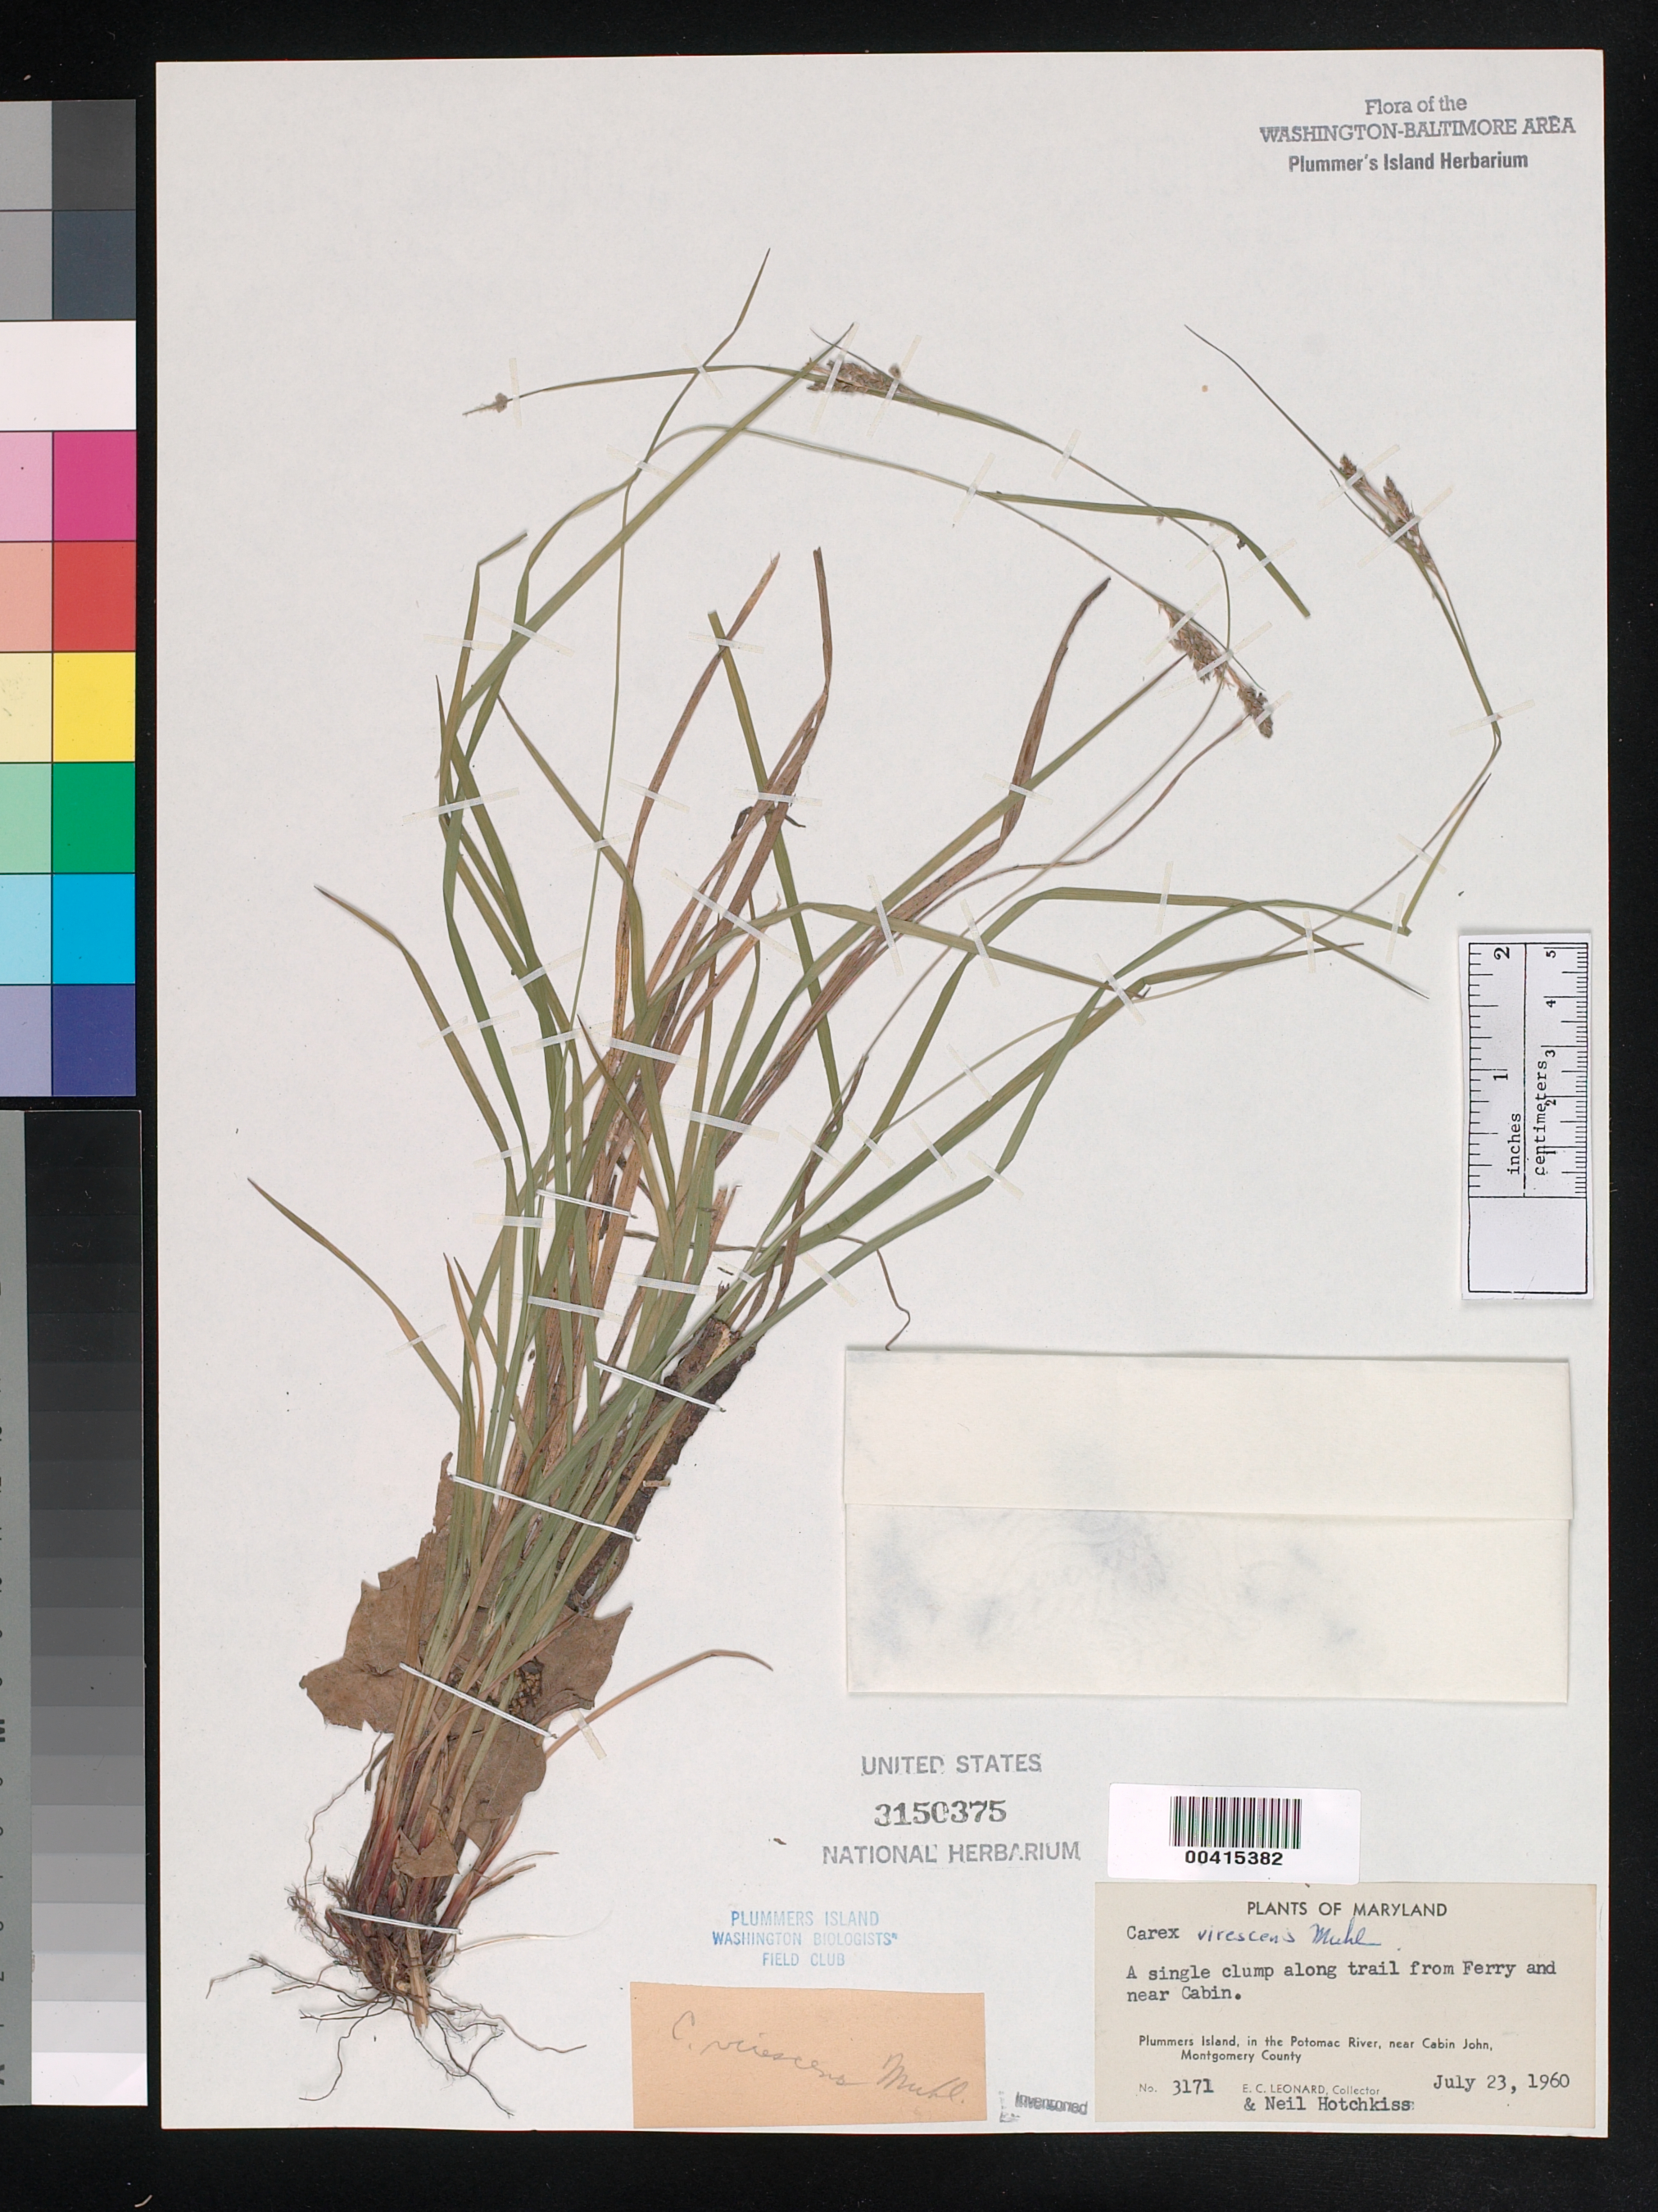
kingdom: Plantae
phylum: Tracheophyta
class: Liliopsida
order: Poales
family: Cyperaceae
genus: Carex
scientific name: Carex virescens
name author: Muhl. ex Willd.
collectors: E. C. Leonard & N. Hotchkiss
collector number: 3171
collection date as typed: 23 Jul 1960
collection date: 1960-07-23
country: United States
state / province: Maryland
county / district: Montgomery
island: Plummers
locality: Plummer's Island; along trail from ferry and near cabin Plummers Island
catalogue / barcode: US 3150375